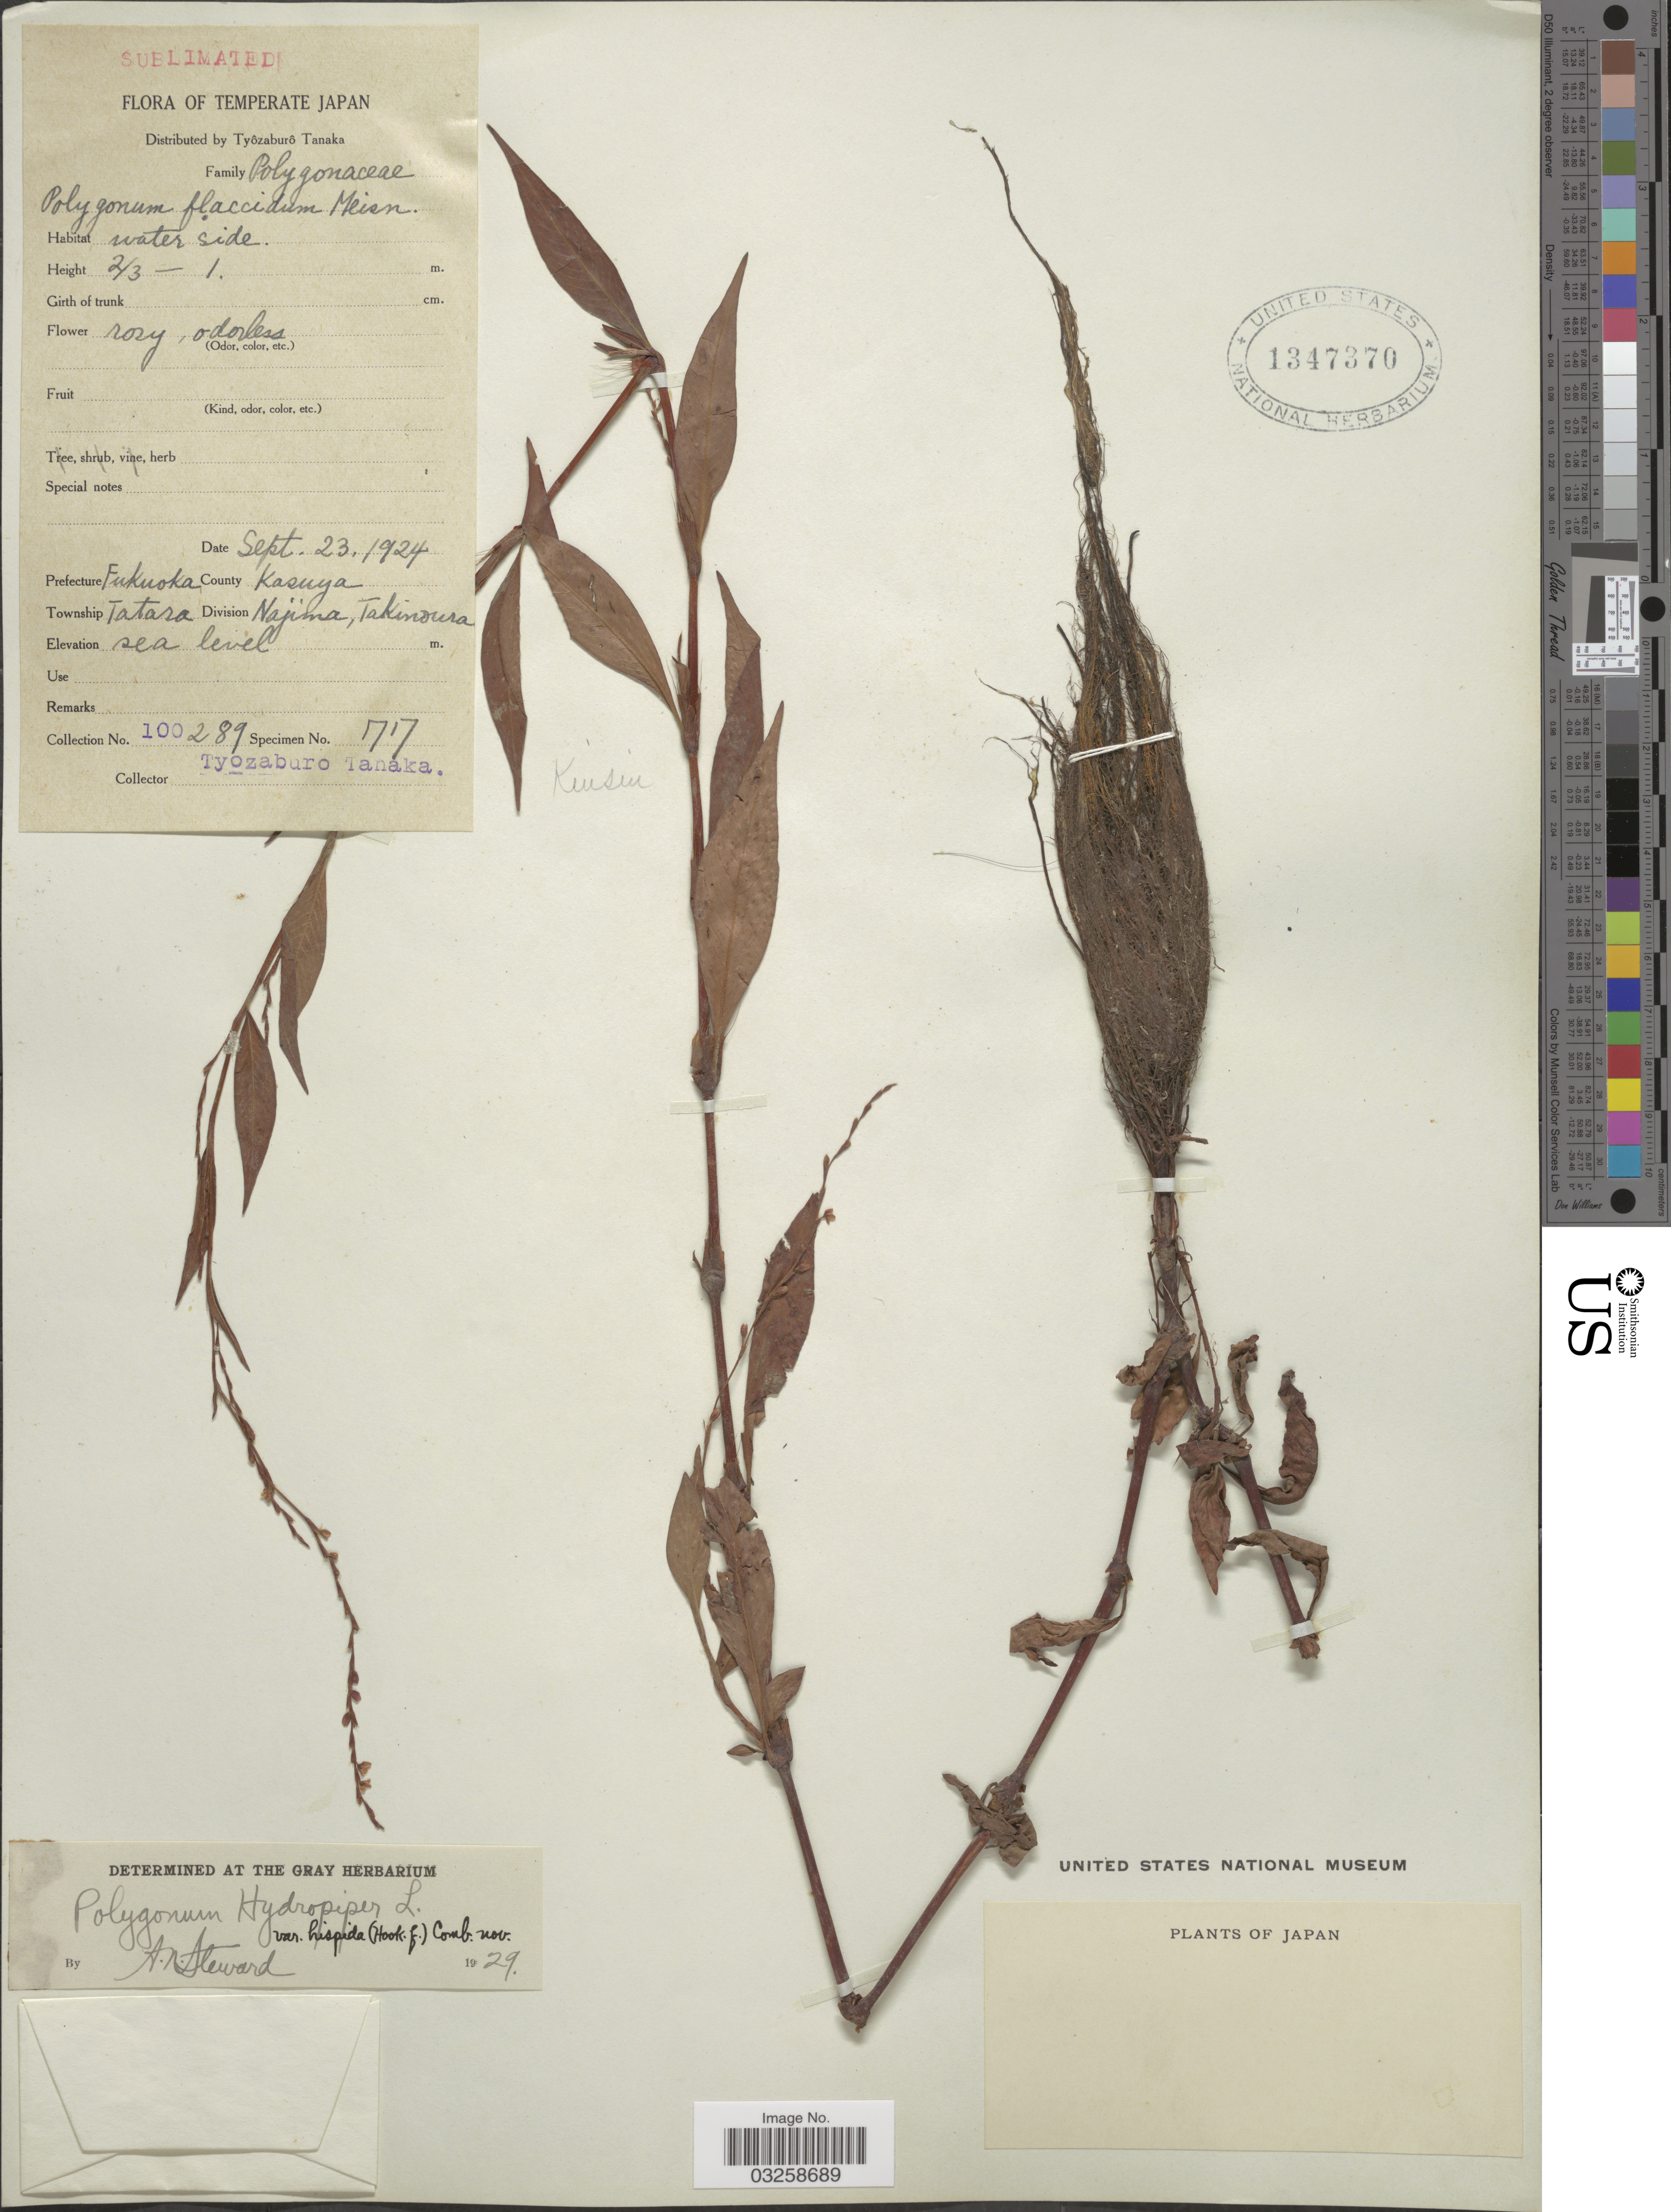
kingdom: Plantae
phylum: Tracheophyta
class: Magnoliopsida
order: Caryophyllales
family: Polygonaceae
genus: Polygonum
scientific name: Polygonum hydropiper var. hispidum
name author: (Hook. f.) Steward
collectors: T. Tanaka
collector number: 100289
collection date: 1924-09-23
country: Japan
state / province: Hukuoka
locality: Temperate Japan. Kiusiu. Prefecture: Fukuoka. County Kasuya. Township Tatara. Division Najima, Takinoura.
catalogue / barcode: US 1347370